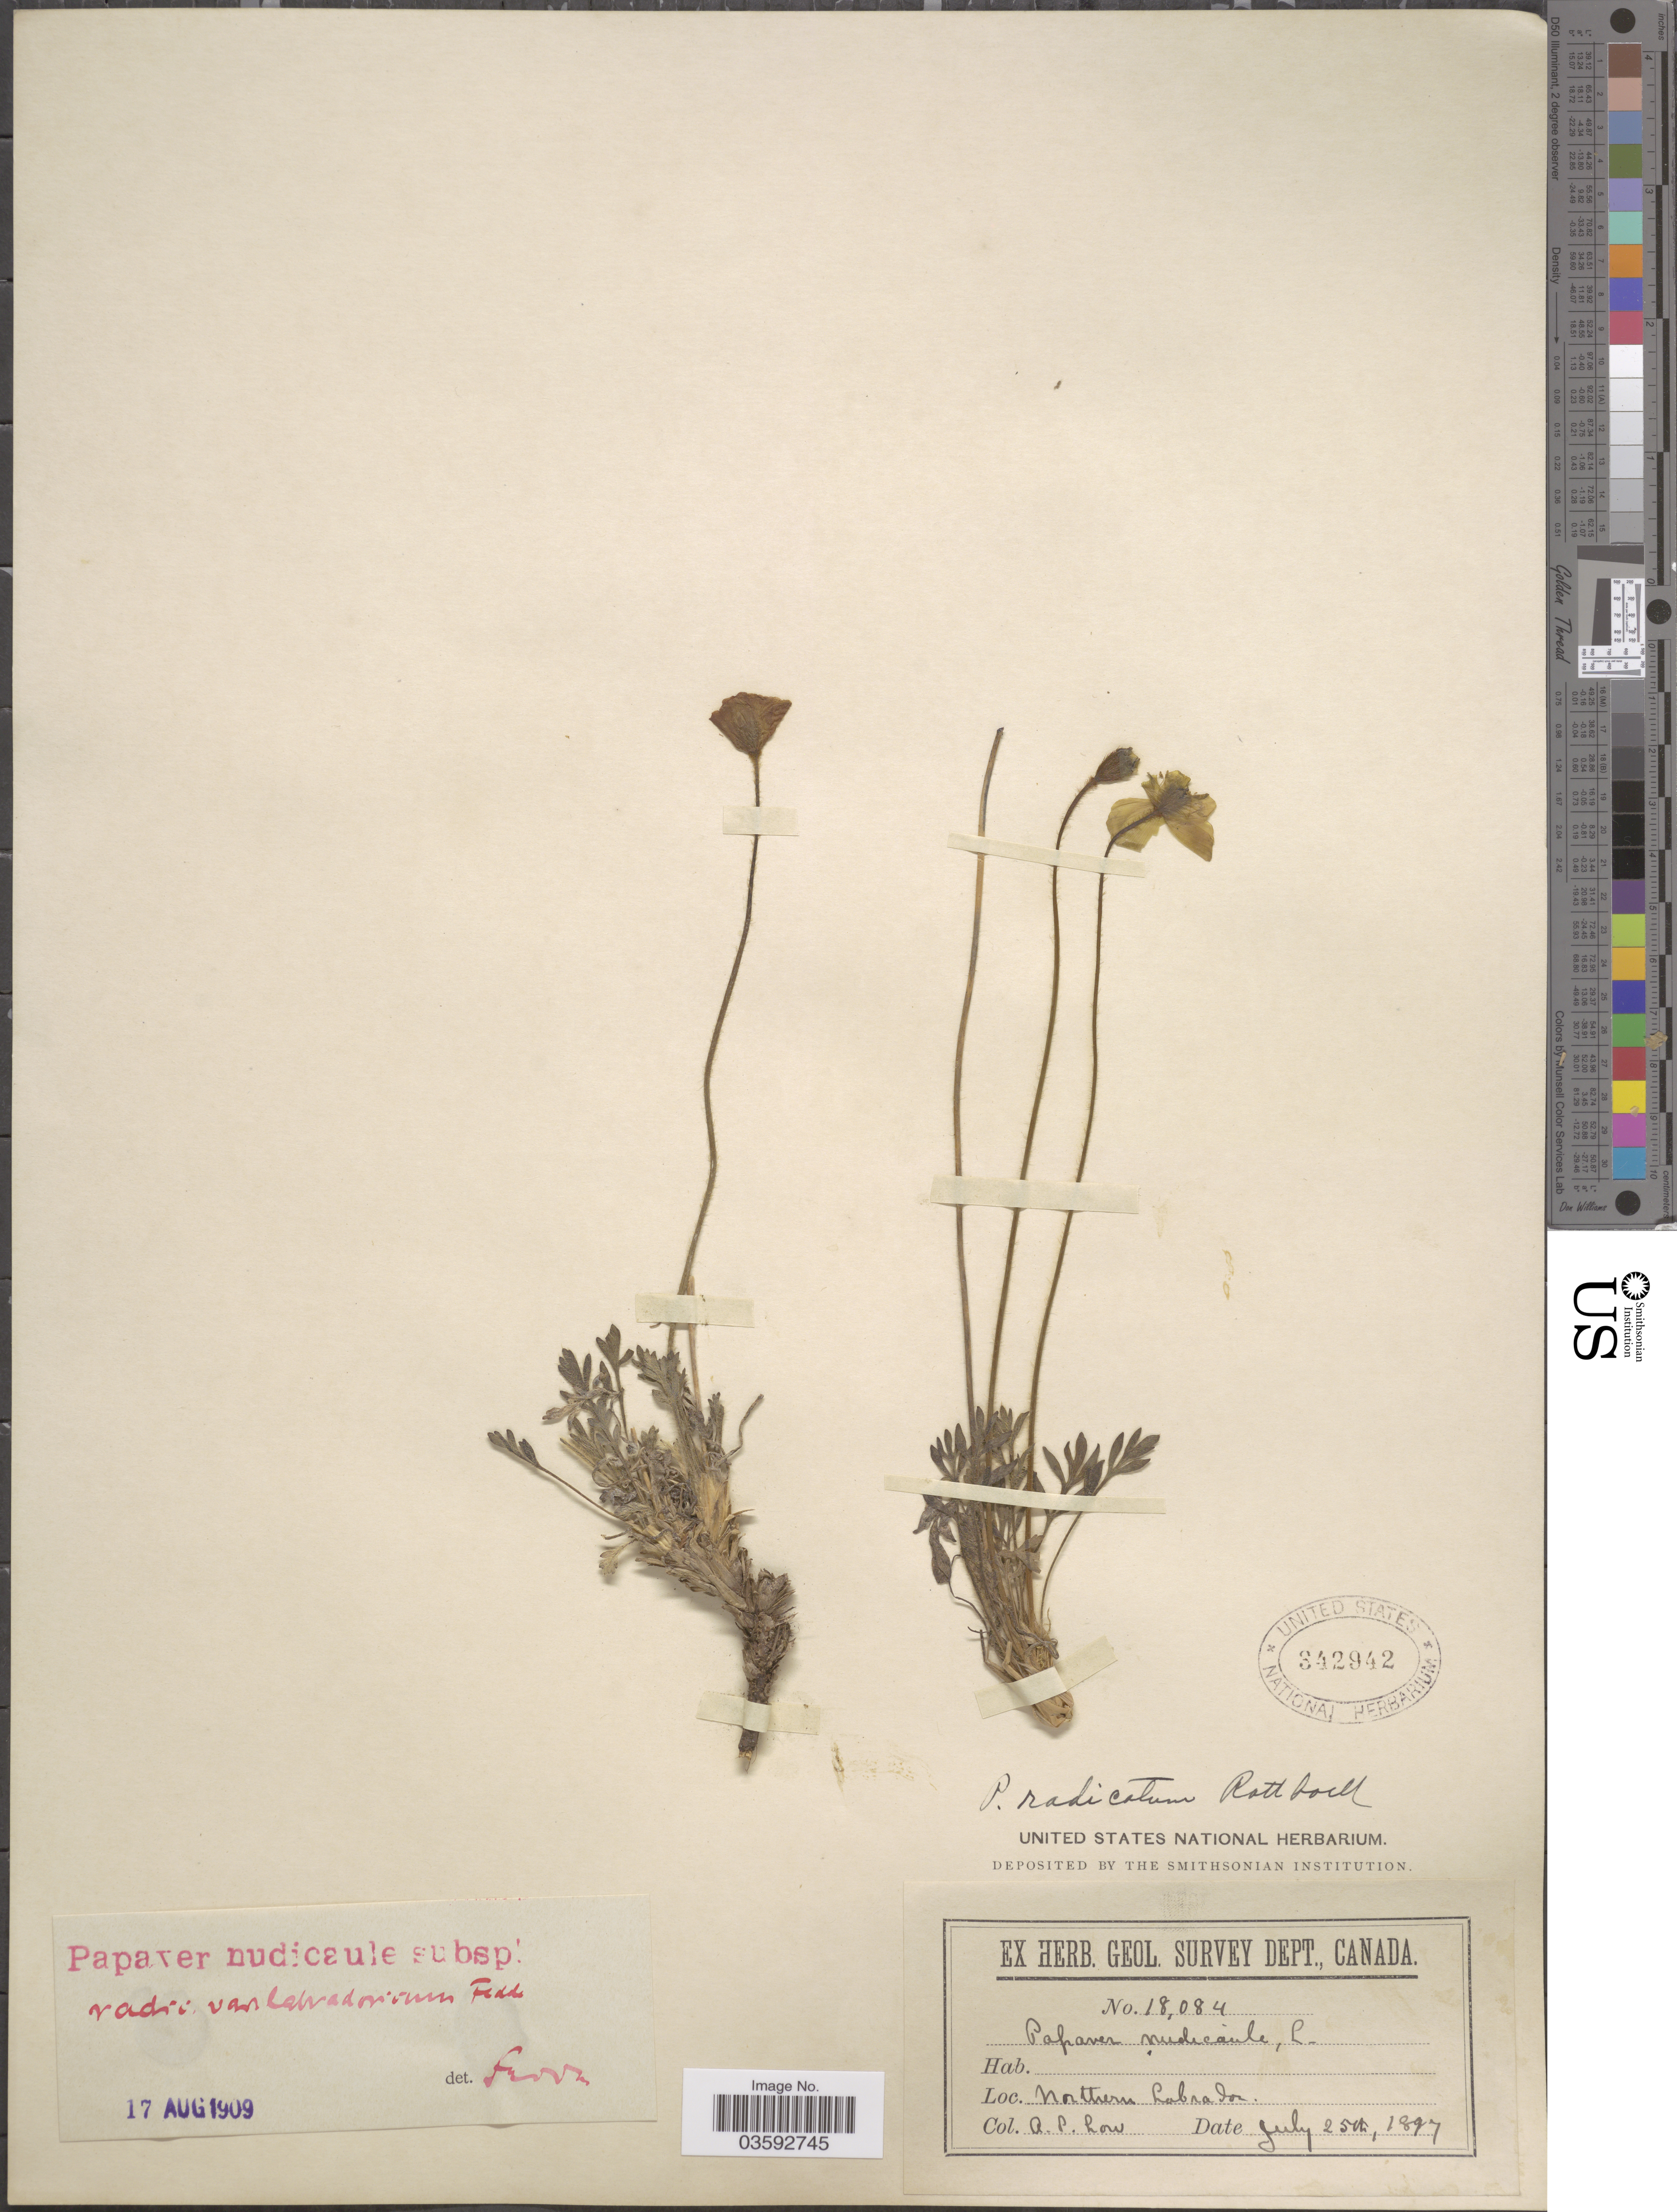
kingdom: Plantae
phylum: Tracheophyta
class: Magnoliopsida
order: Ranunculales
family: Papaveraceae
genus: Papaver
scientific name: Papaver nudicaule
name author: L.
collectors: A. Low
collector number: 18084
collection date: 1897-07-25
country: Canada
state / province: Newfoundland and Labrador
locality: Northern Labrador.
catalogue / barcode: US 342942